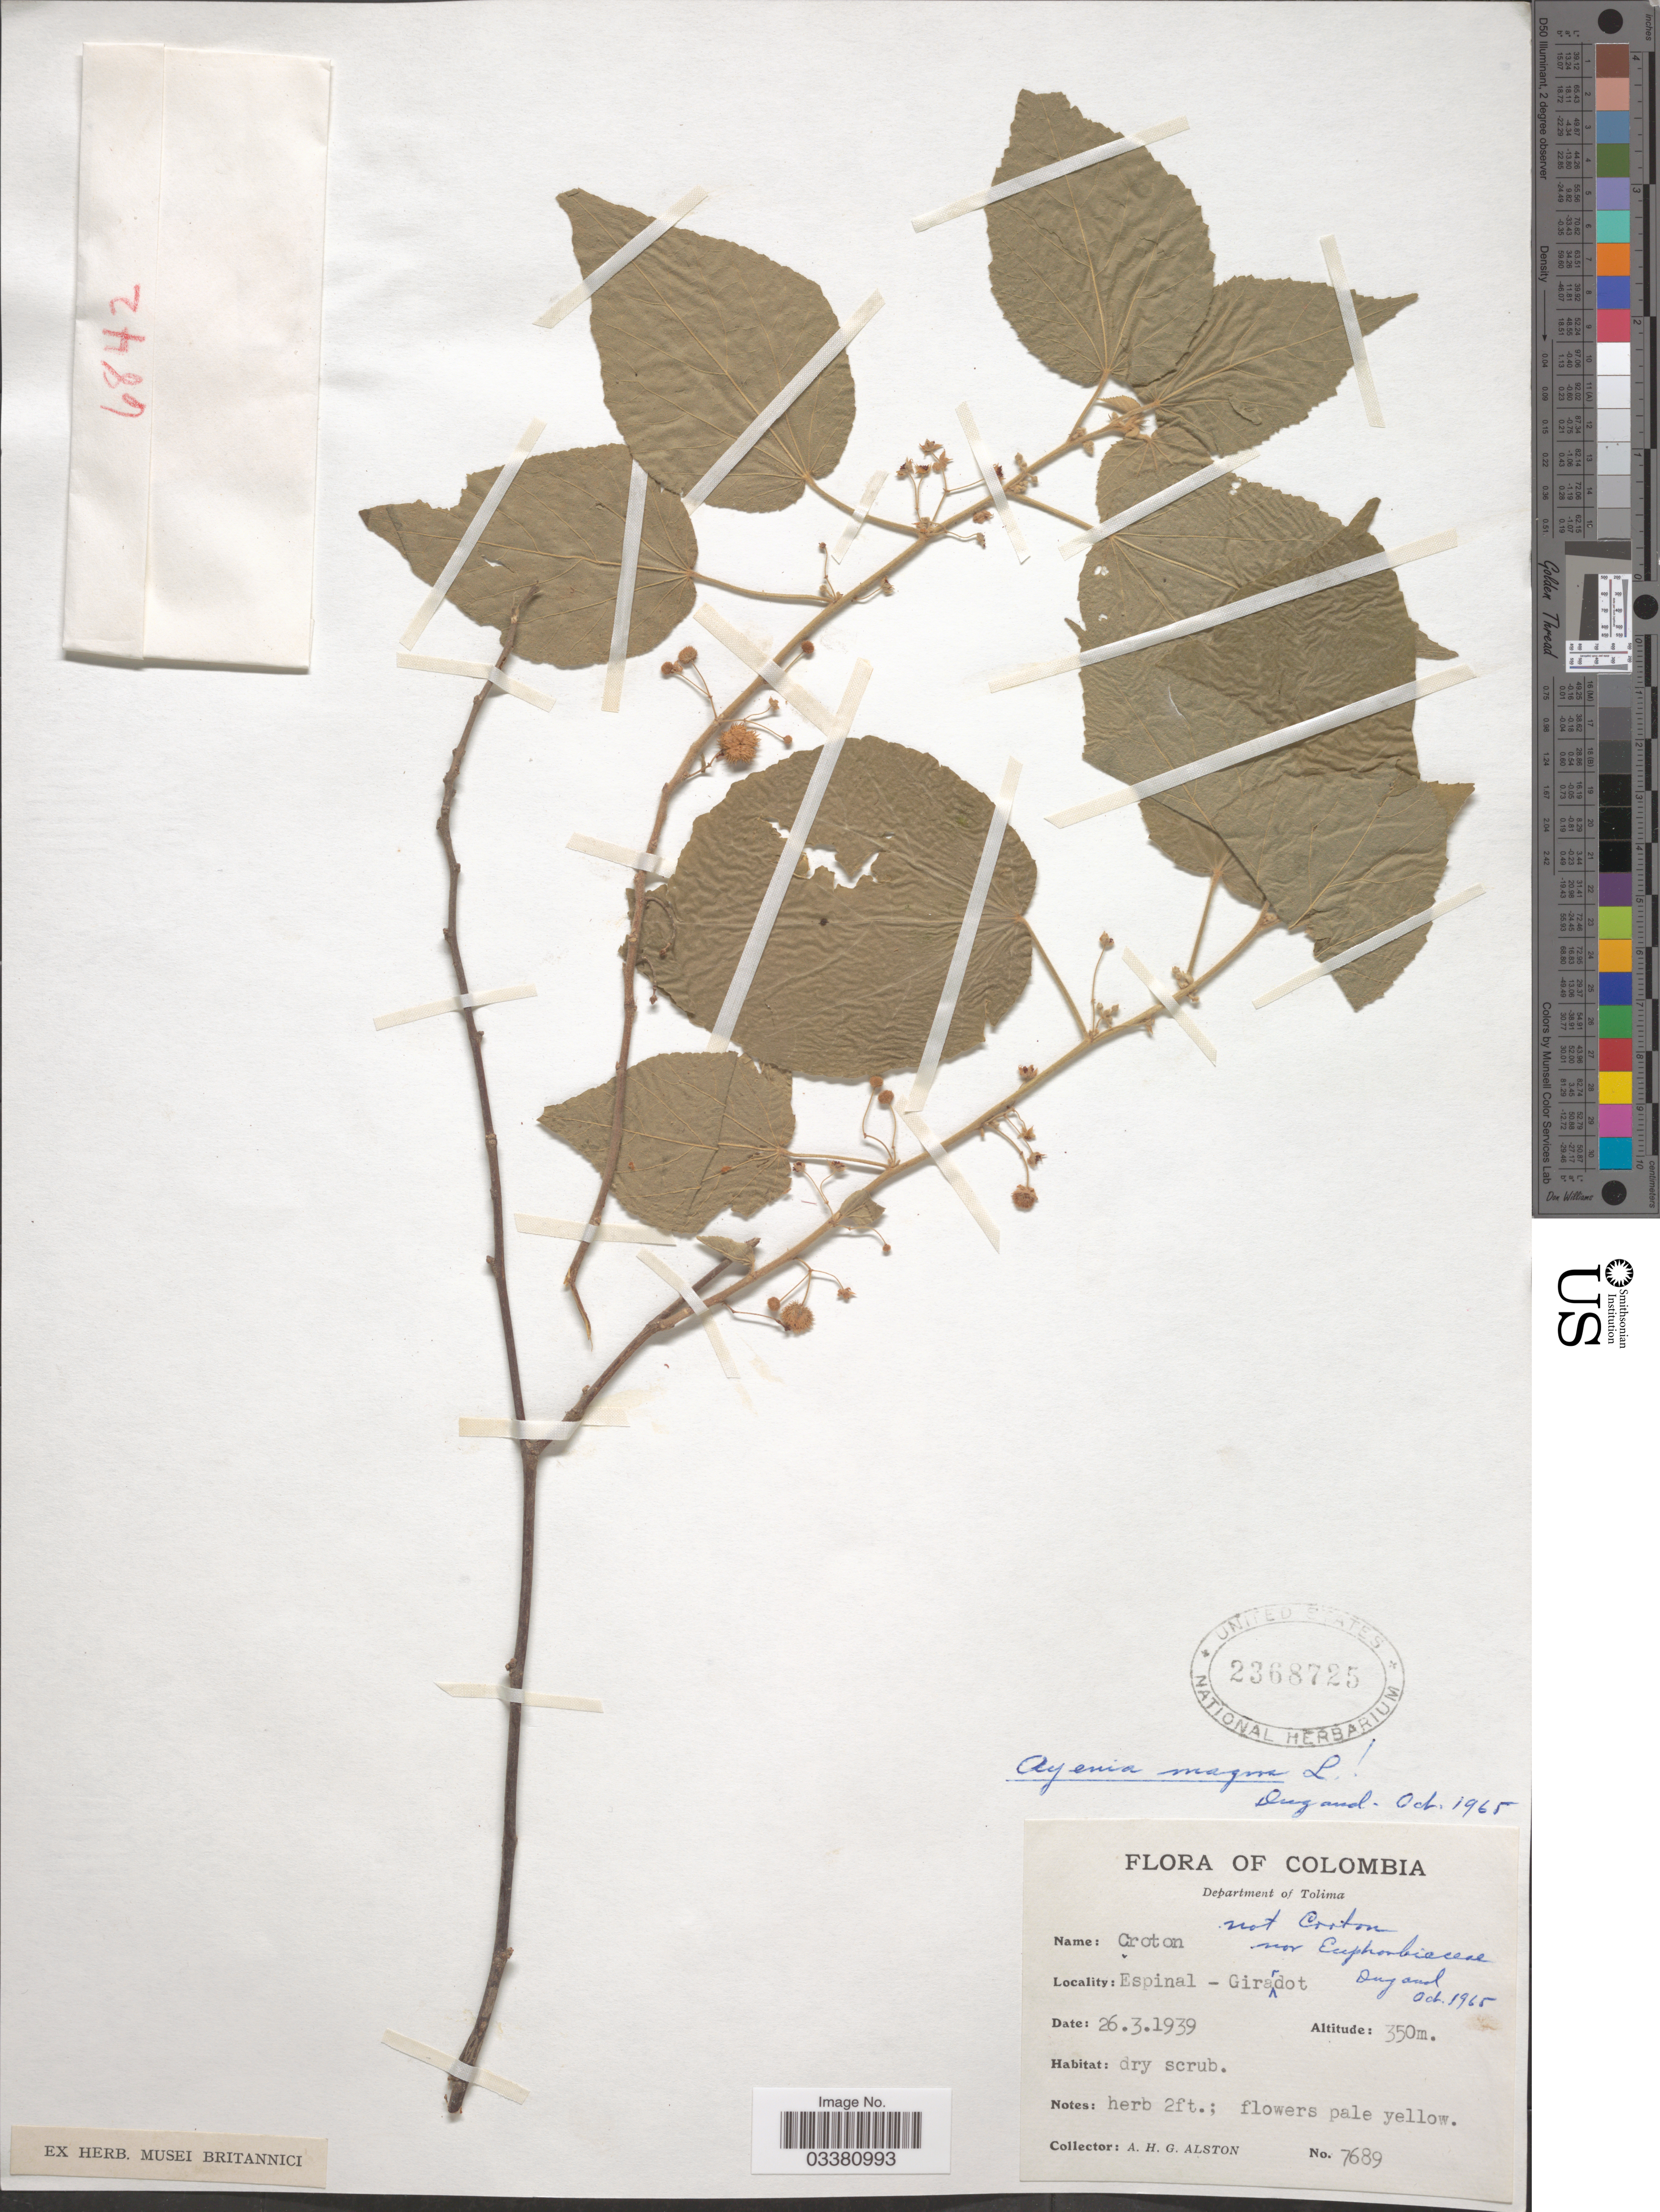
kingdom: Plantae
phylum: Tracheophyta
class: Magnoliopsida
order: Malvales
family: Malvaceae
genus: Ayenia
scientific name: Ayenia magna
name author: L.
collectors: A. H. Alston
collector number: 7689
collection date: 1939-03-26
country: Colombia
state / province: Tolima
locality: Department of Tolima. Espinal - Girardot.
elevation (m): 350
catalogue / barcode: US 2368725